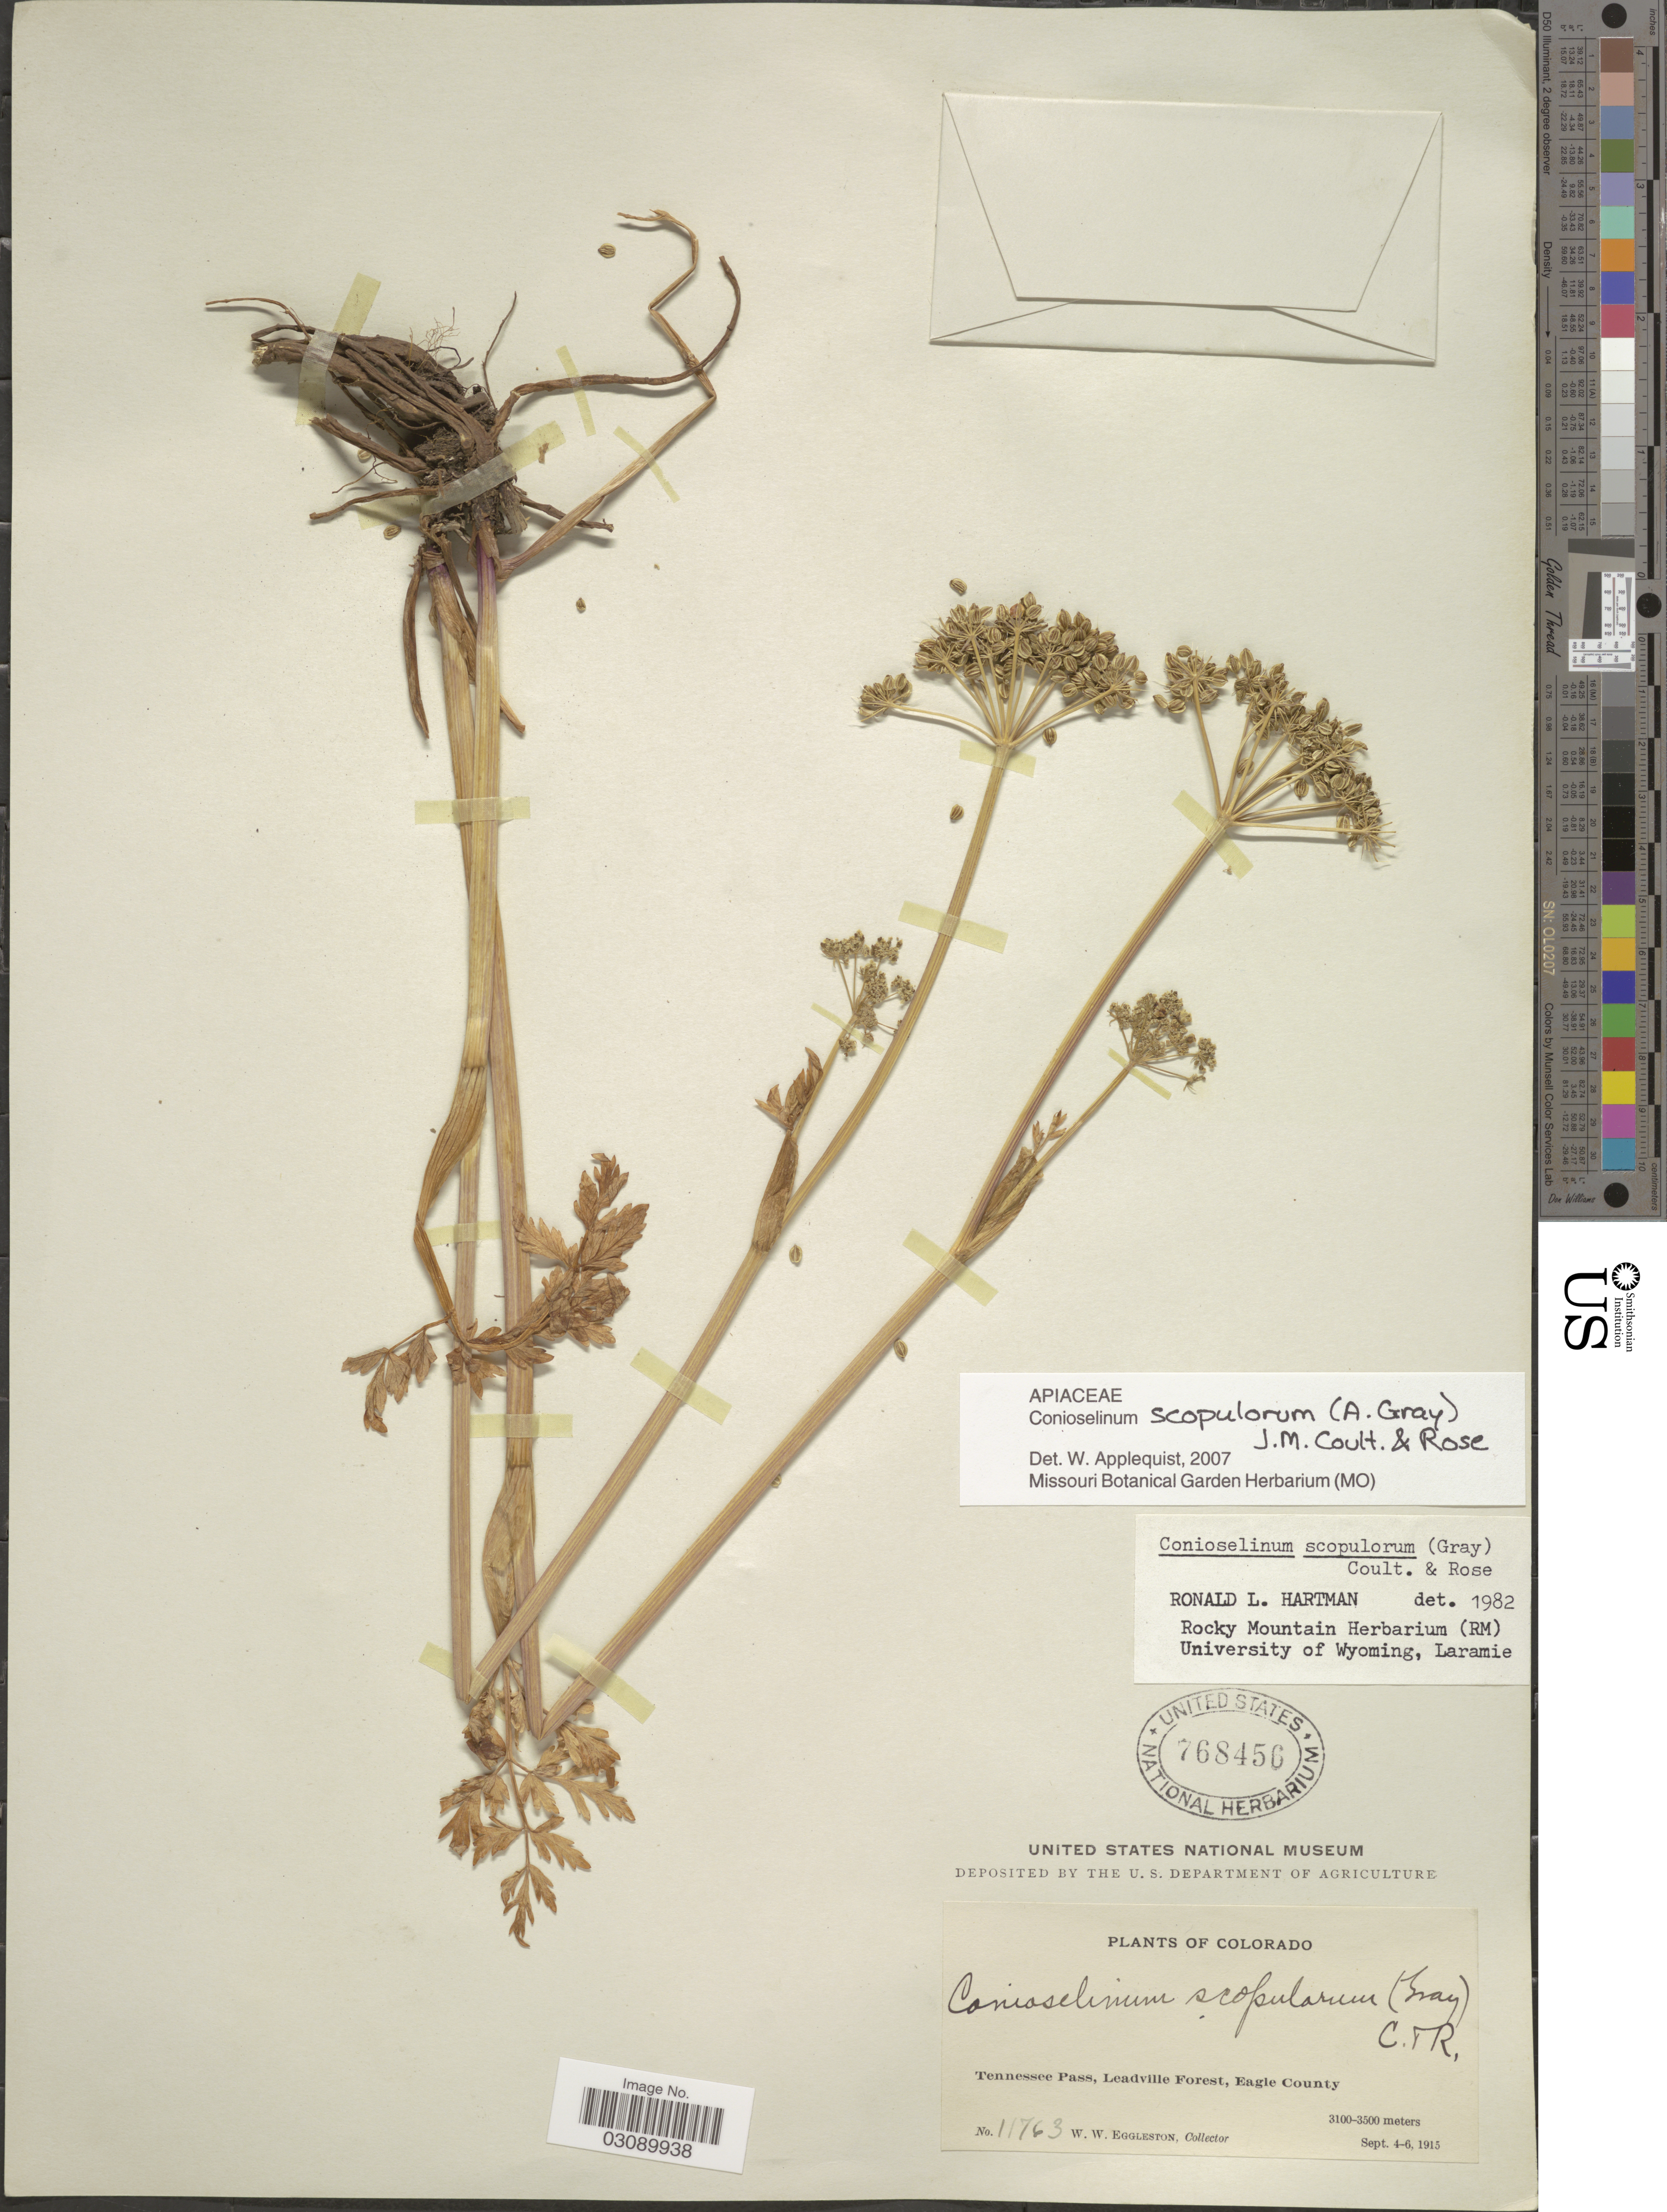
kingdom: Plantae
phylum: Tracheophyta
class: Magnoliopsida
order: Apiales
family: Apiaceae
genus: Conioselinum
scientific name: Conioselinum scopulorum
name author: (A. Gray) J.M. Coult. & Rose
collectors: W. W. Eggleston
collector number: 11763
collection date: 1915-09-04/1915-09-06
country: United States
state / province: Colorado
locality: Tennessee Pass, Leadville Forest, Eagle County.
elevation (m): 3100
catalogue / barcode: US 768456